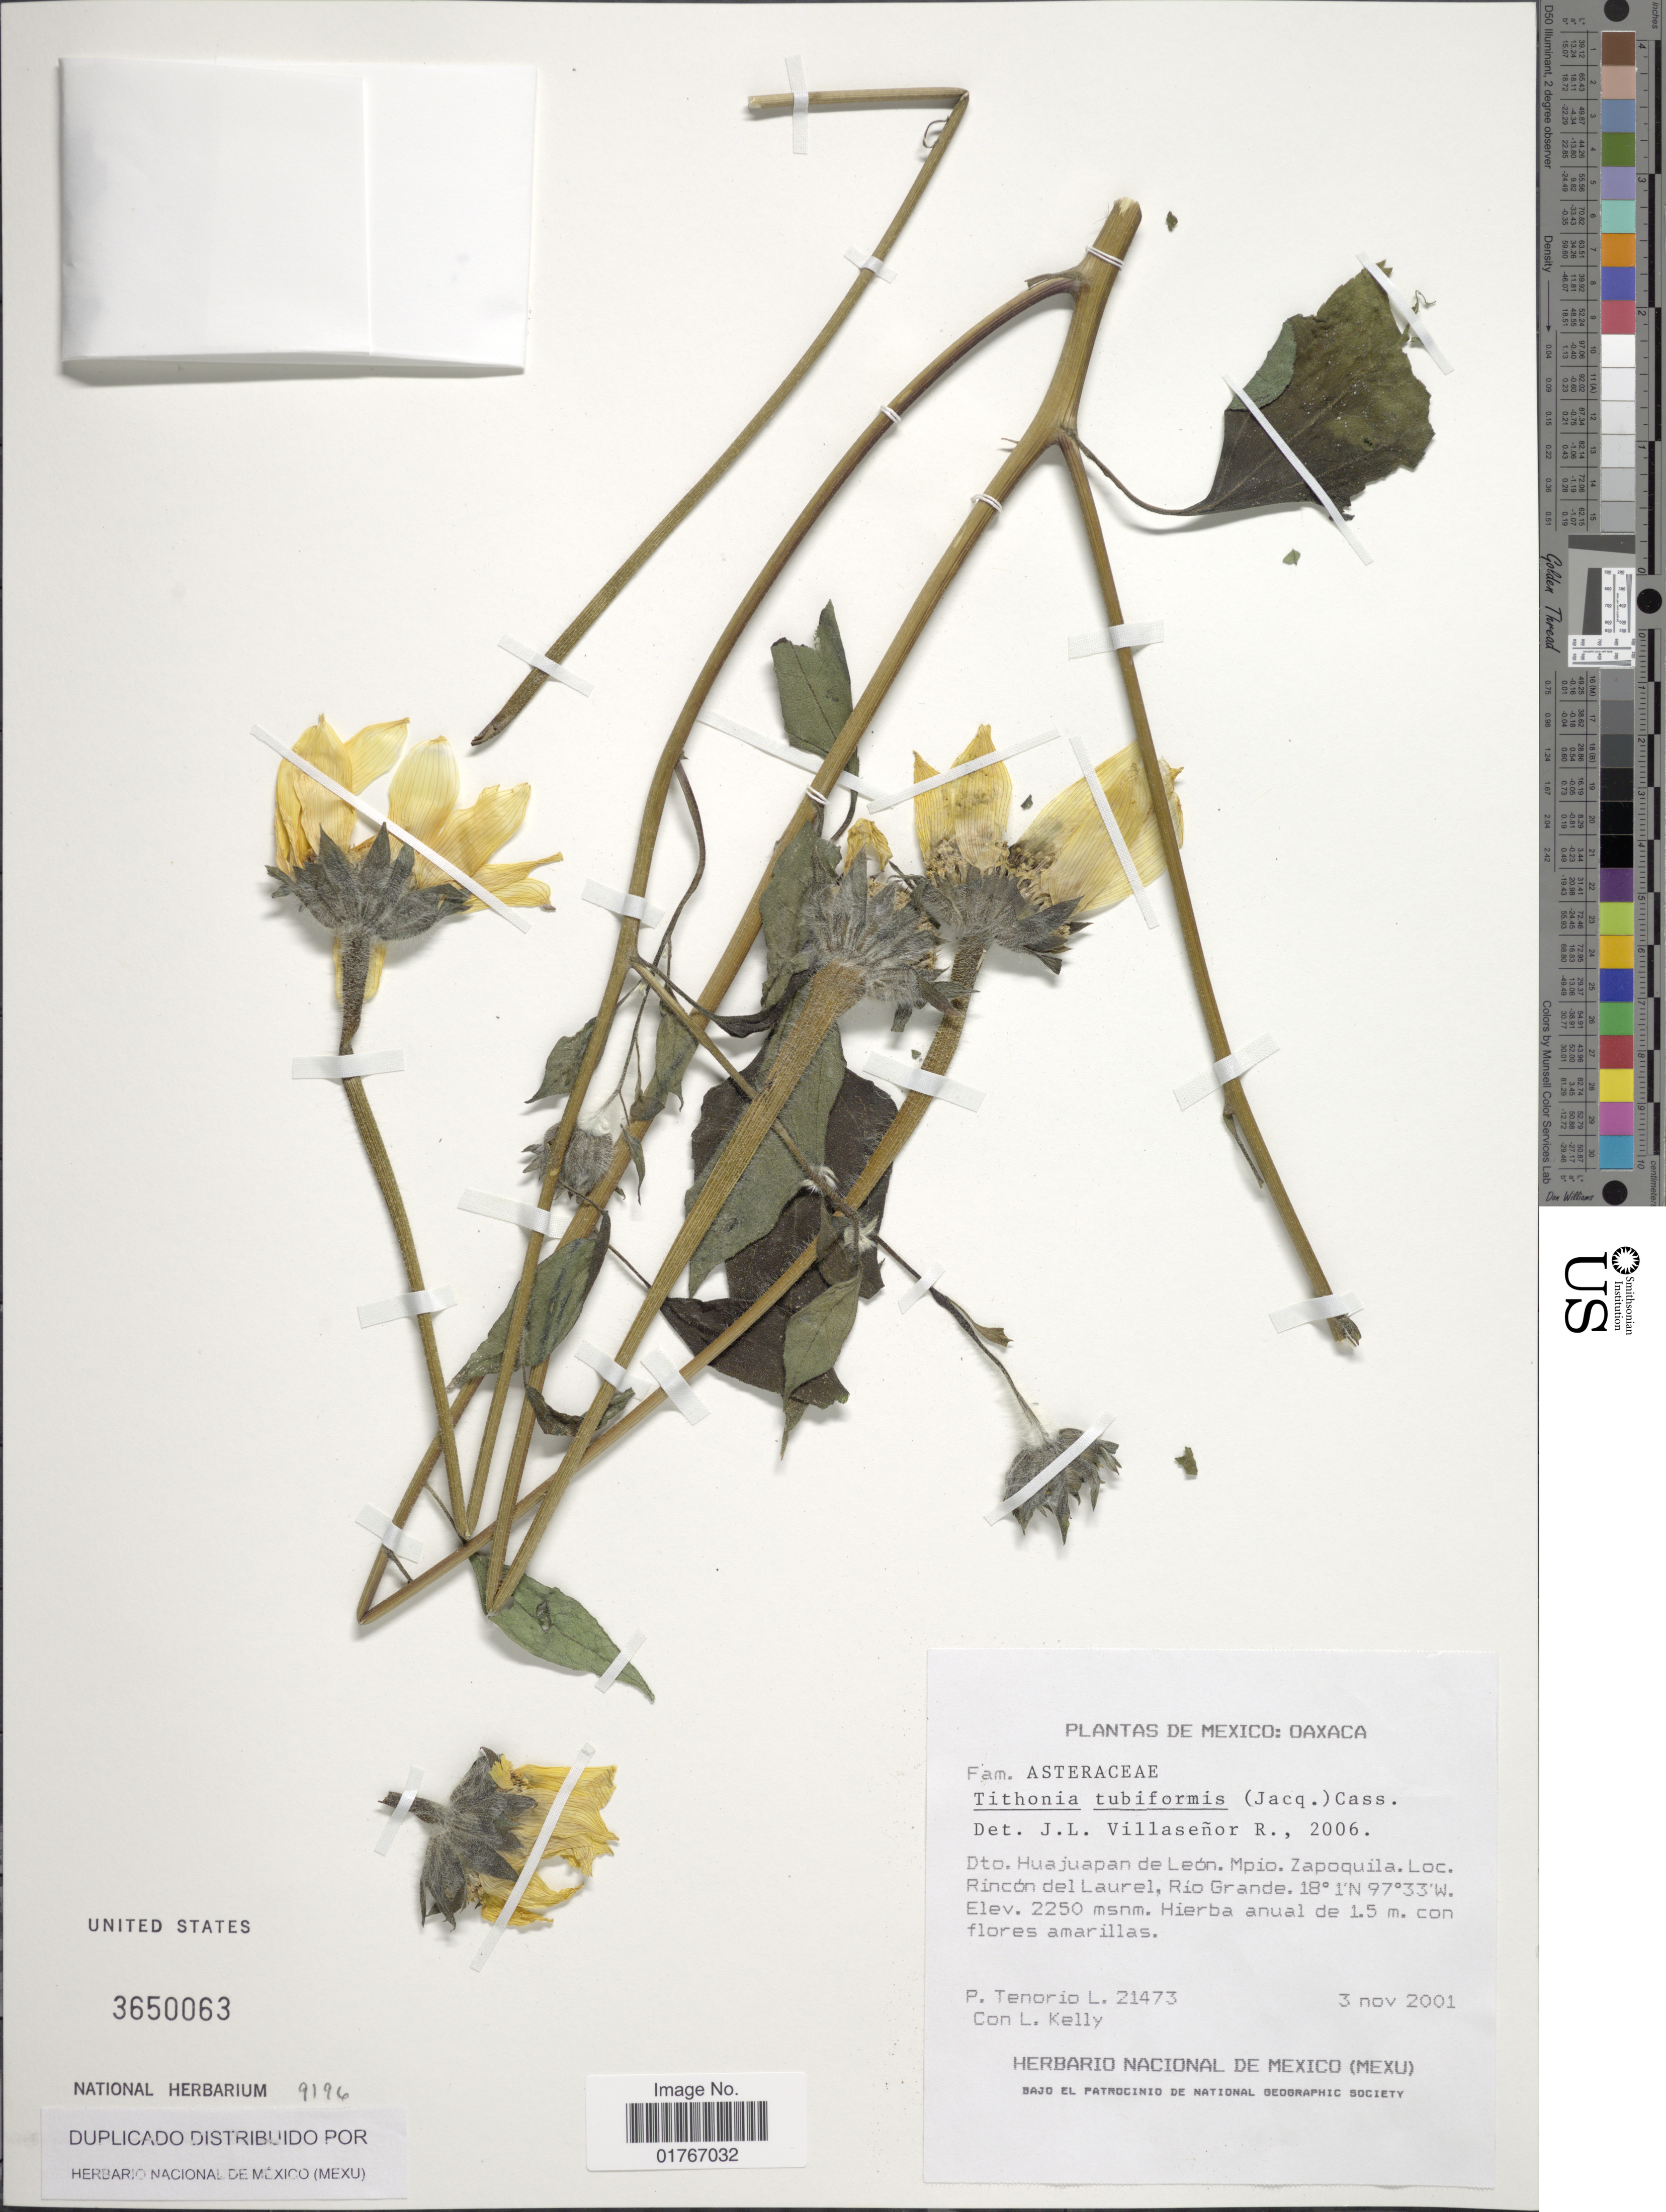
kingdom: Plantae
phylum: Tracheophyta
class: Magnoliopsida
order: Asterales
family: Asteraceae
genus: Tithonia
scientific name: Tithonia tubaeformis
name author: (Jacq.) Cass.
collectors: P. Tenorio L. & L. Kelly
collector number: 21473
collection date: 2001-11-03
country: Mexico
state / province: Oaxaca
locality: Dto Huajuapan de León, Mpio Zapoquila, Rincón del laurel, Rio Grande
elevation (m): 2250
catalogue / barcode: US 3650063